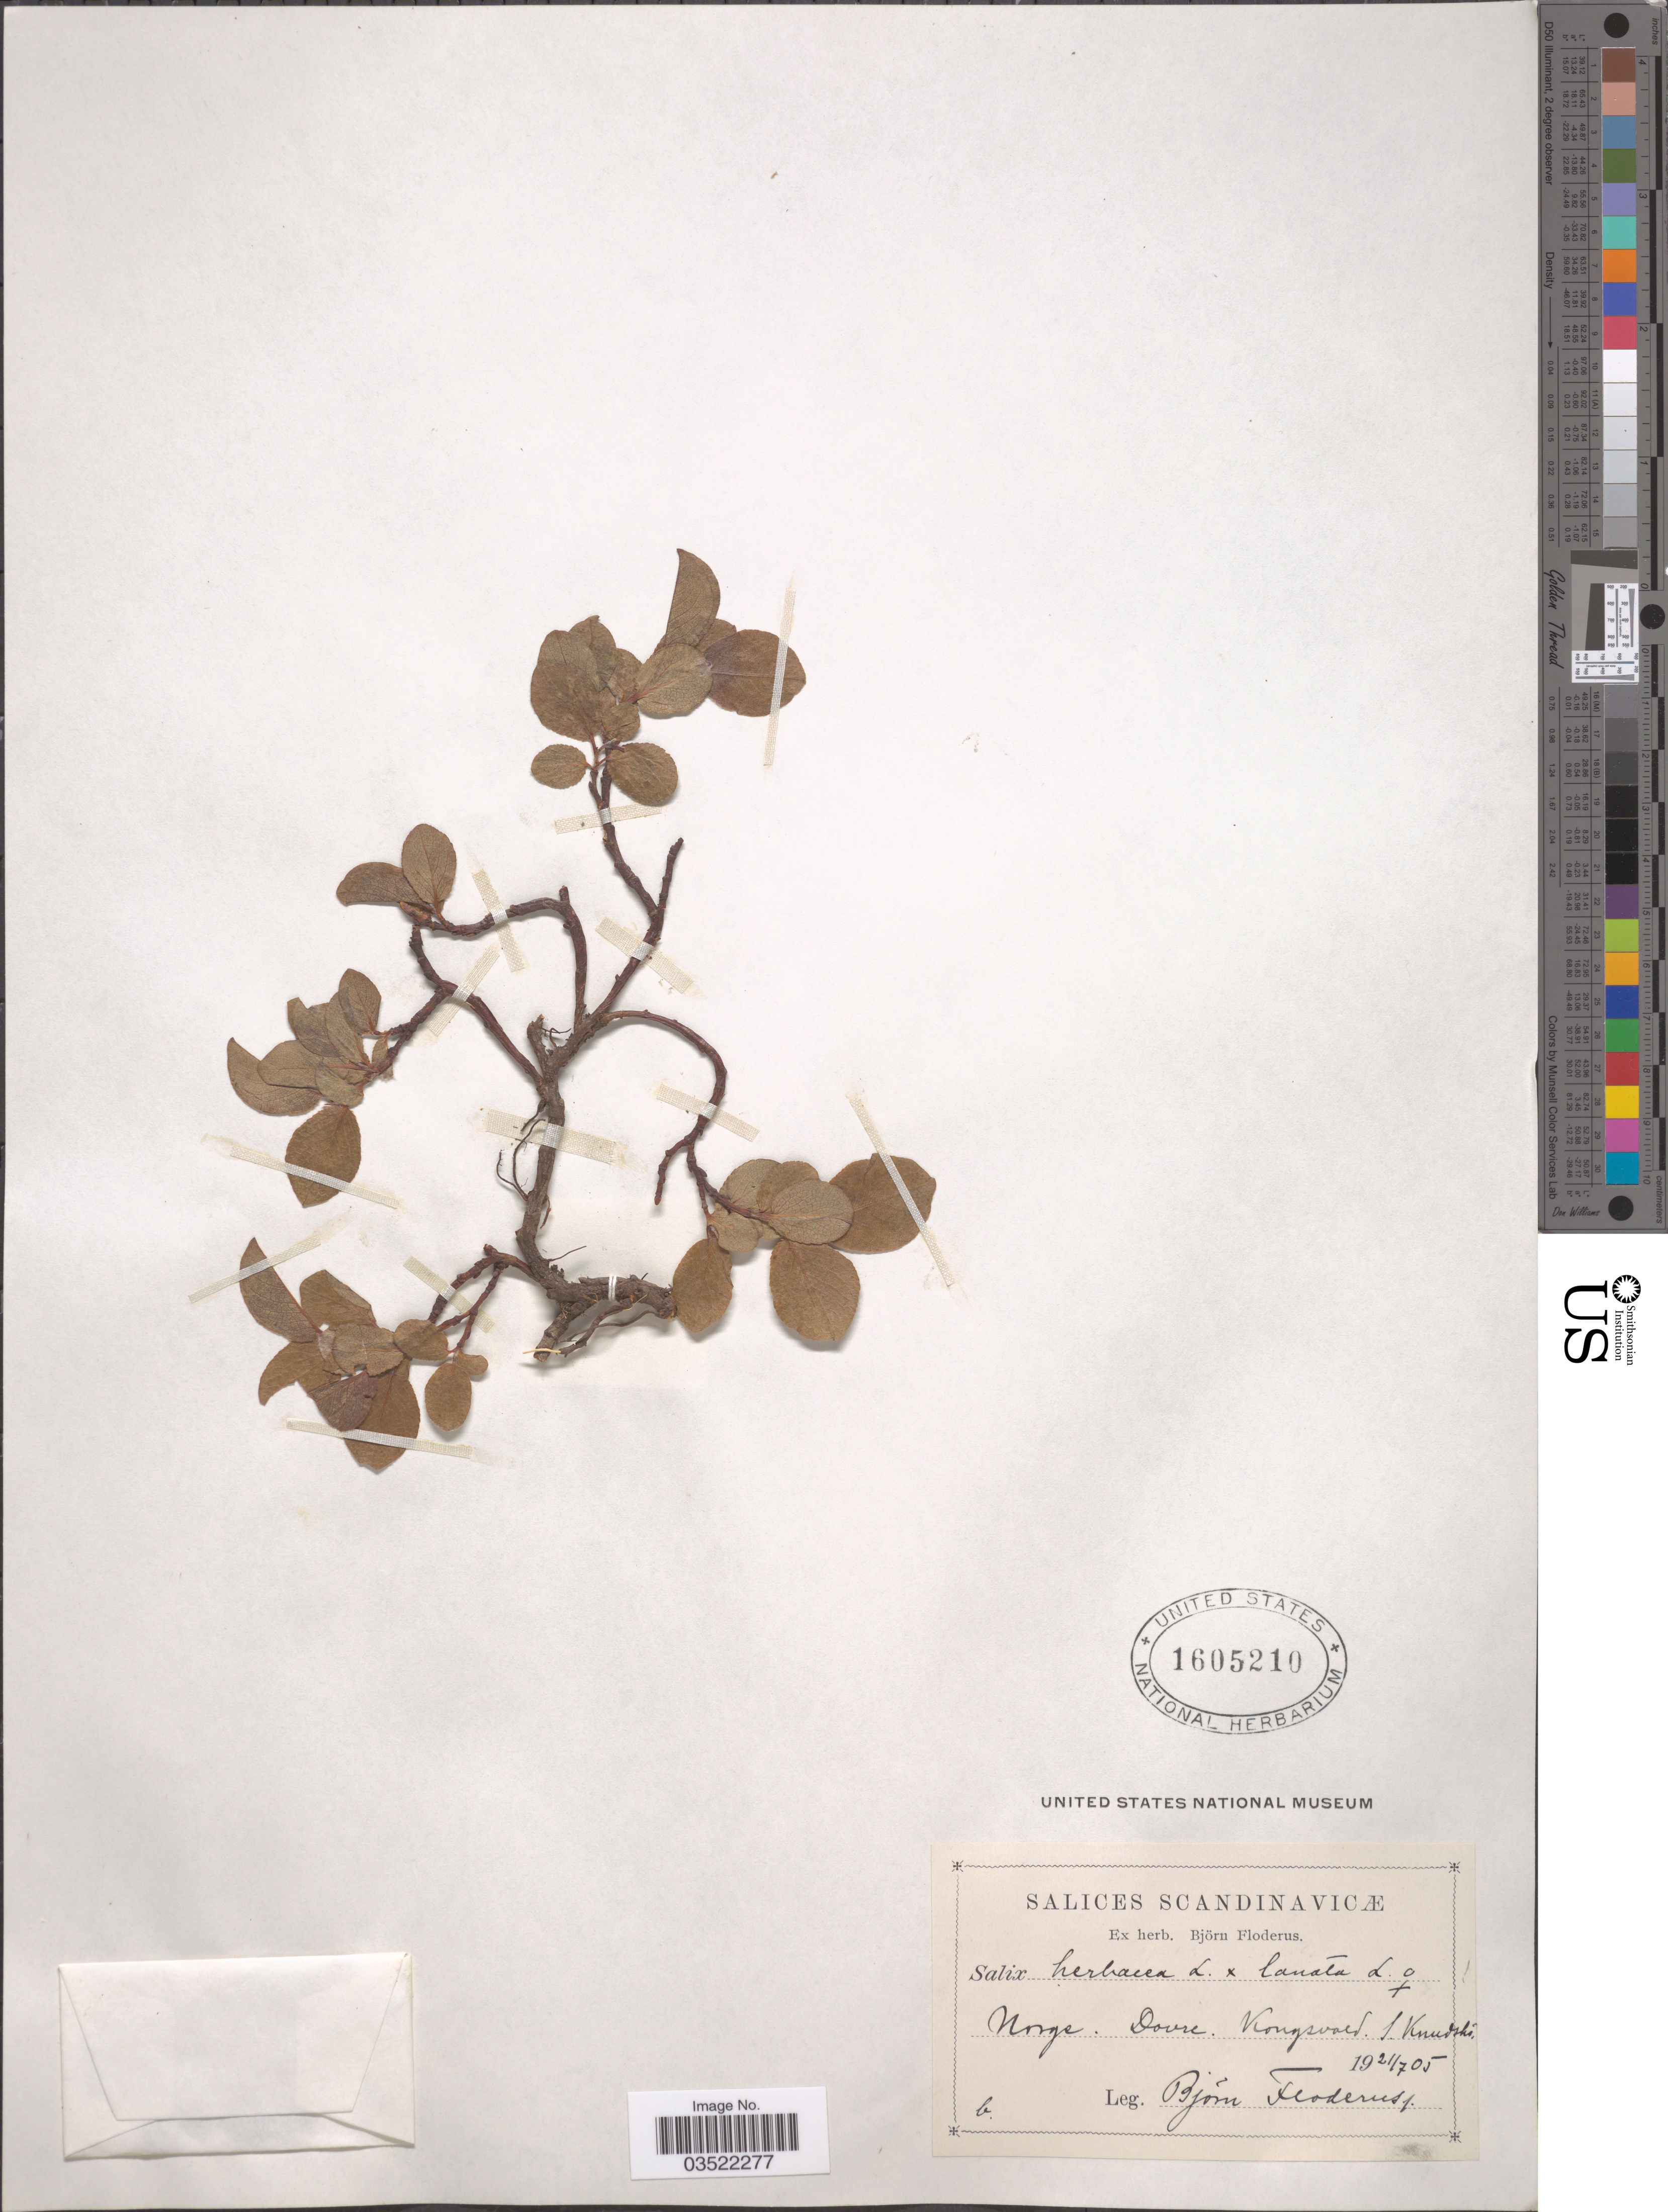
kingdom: Plantae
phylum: Tracheophyta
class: Magnoliopsida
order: Malpighiales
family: Salicaceae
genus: Salix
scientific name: Salix herbacea x S. lanata L.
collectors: B. G. O. Floderus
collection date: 1905-07-21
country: Norway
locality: Scandinavicæ. Norge. Dovre. Kongsvold. S. Knudshó.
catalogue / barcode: US 1605210